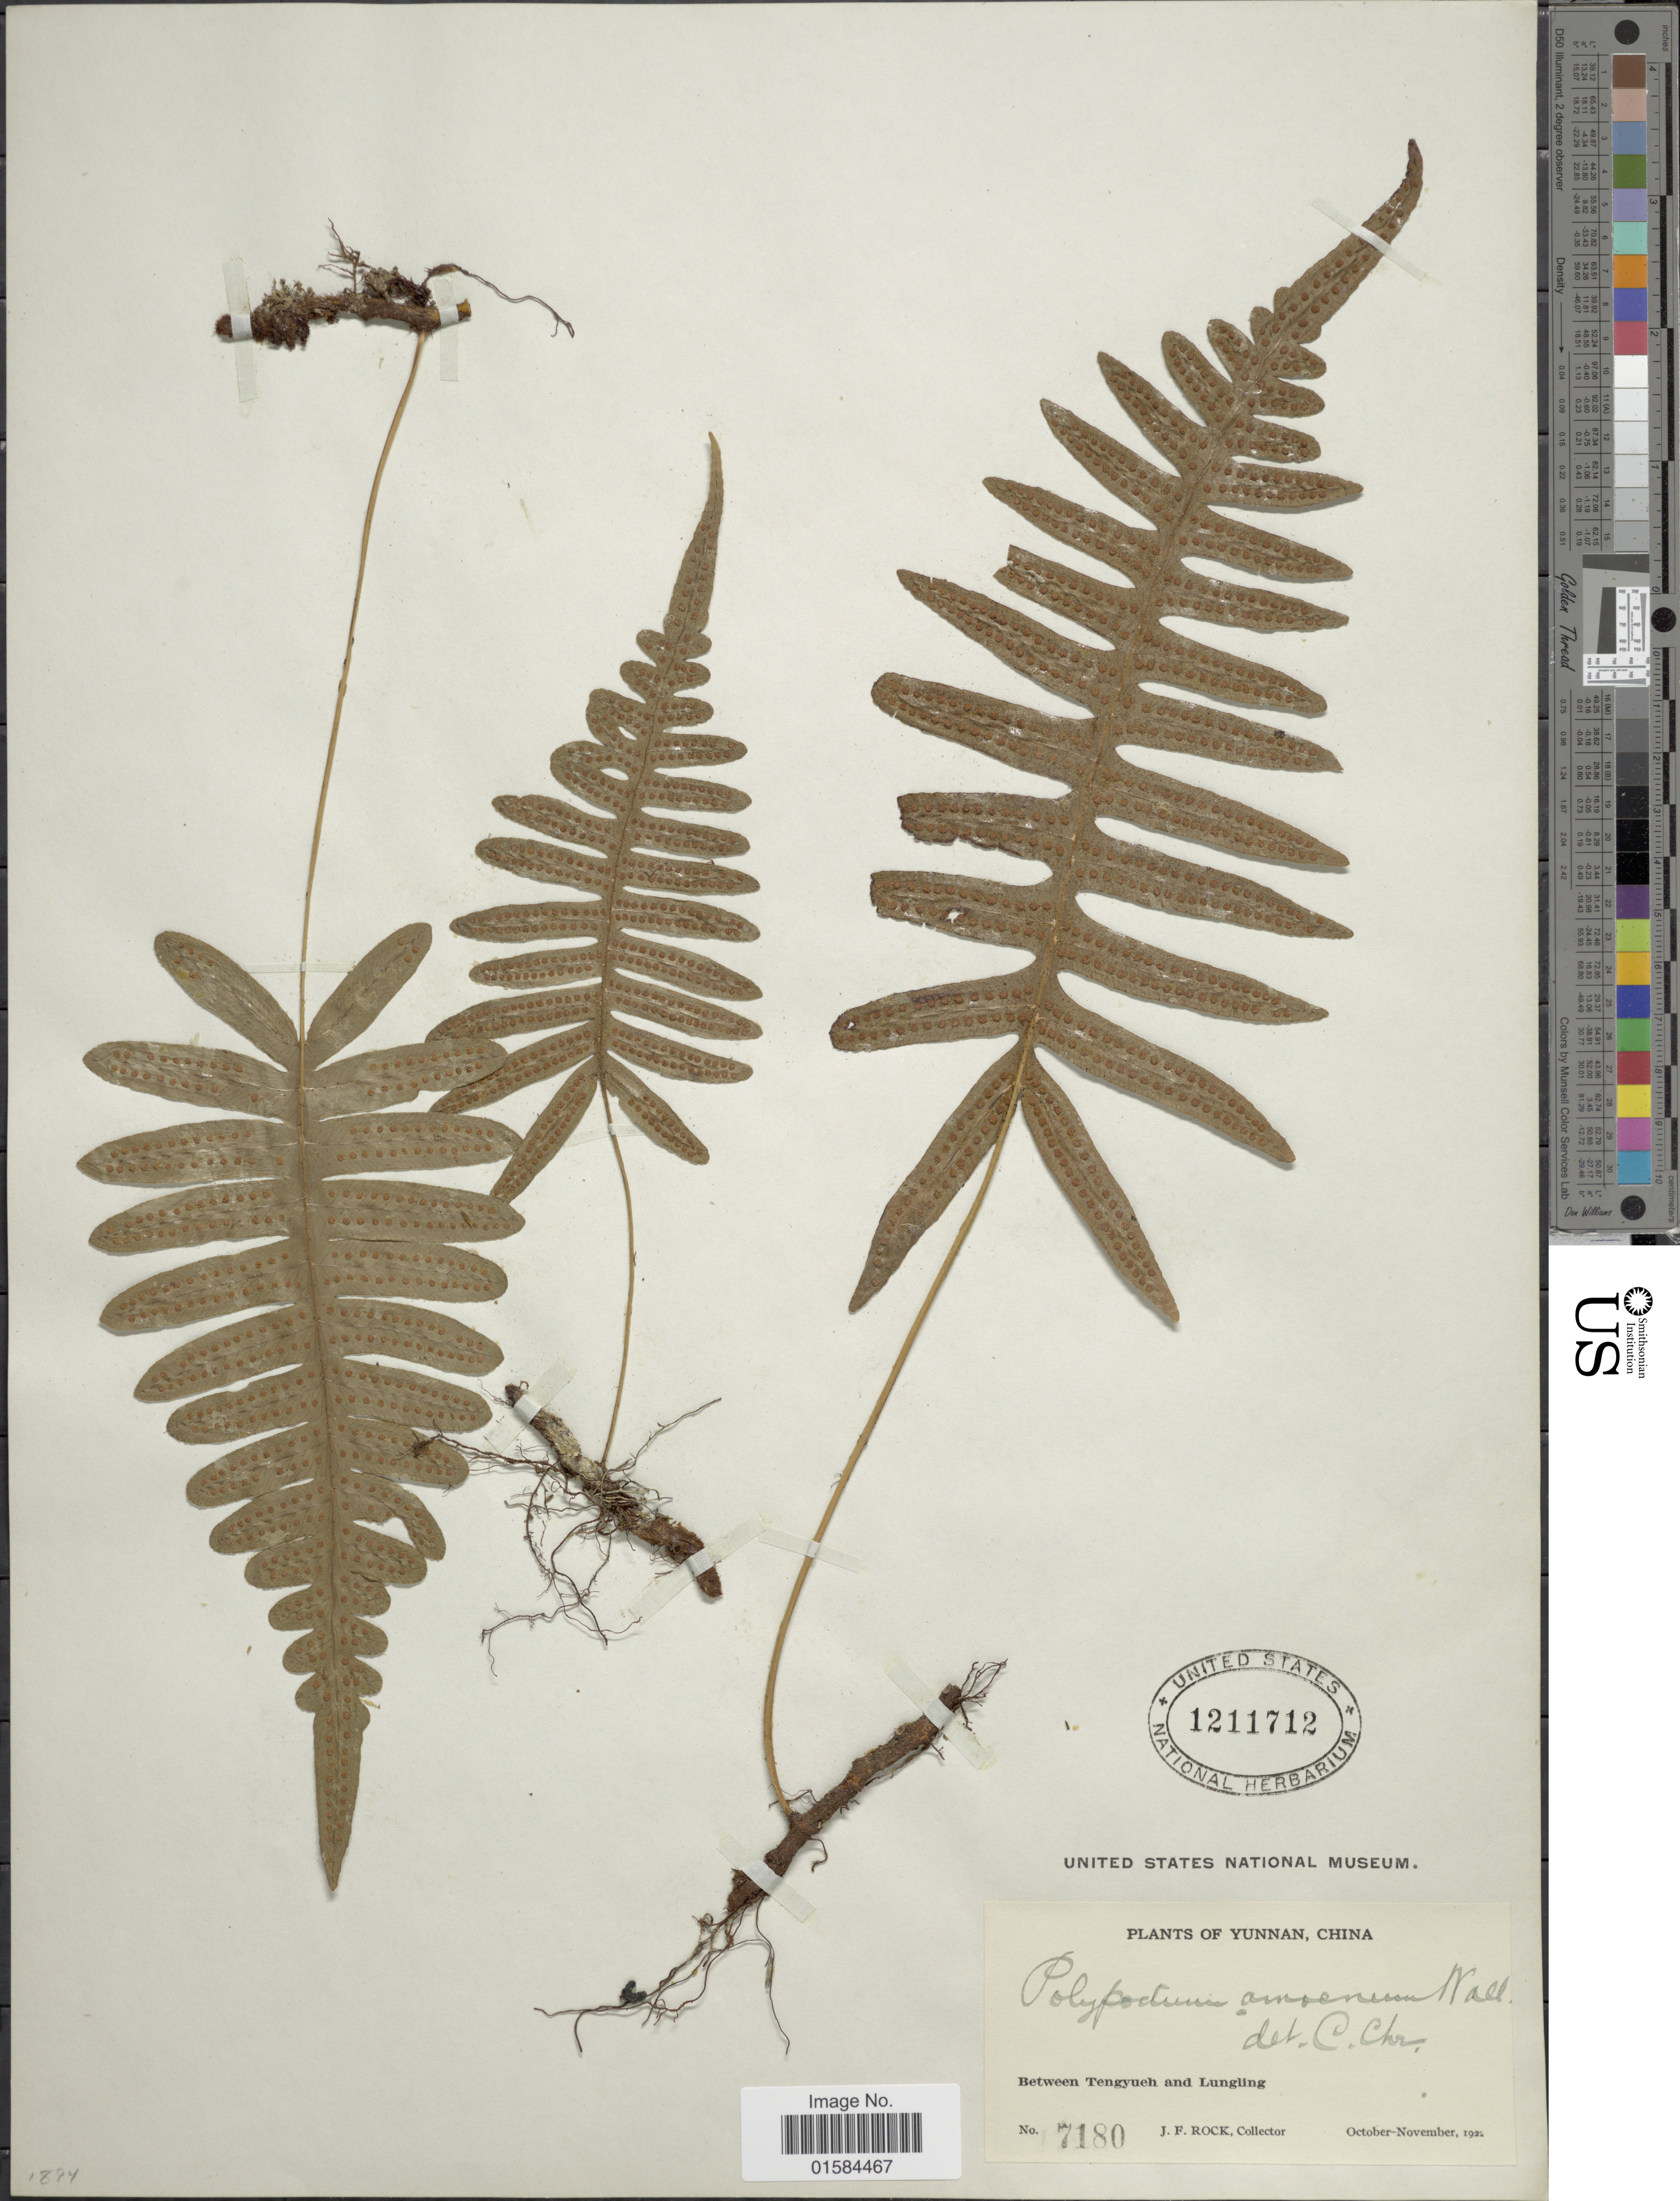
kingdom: Plantae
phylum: Tracheophyta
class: Polypodiopsida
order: Polypodiales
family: Polypodiaceae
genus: Goniophlebium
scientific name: Goniophlebium amoenum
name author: (Wall. ex Mett.) J. Sm.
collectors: J. Rock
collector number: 7180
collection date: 1922-10/1922-11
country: China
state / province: Yunnan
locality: Between Tengyueh and Lungling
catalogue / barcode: US 1211712